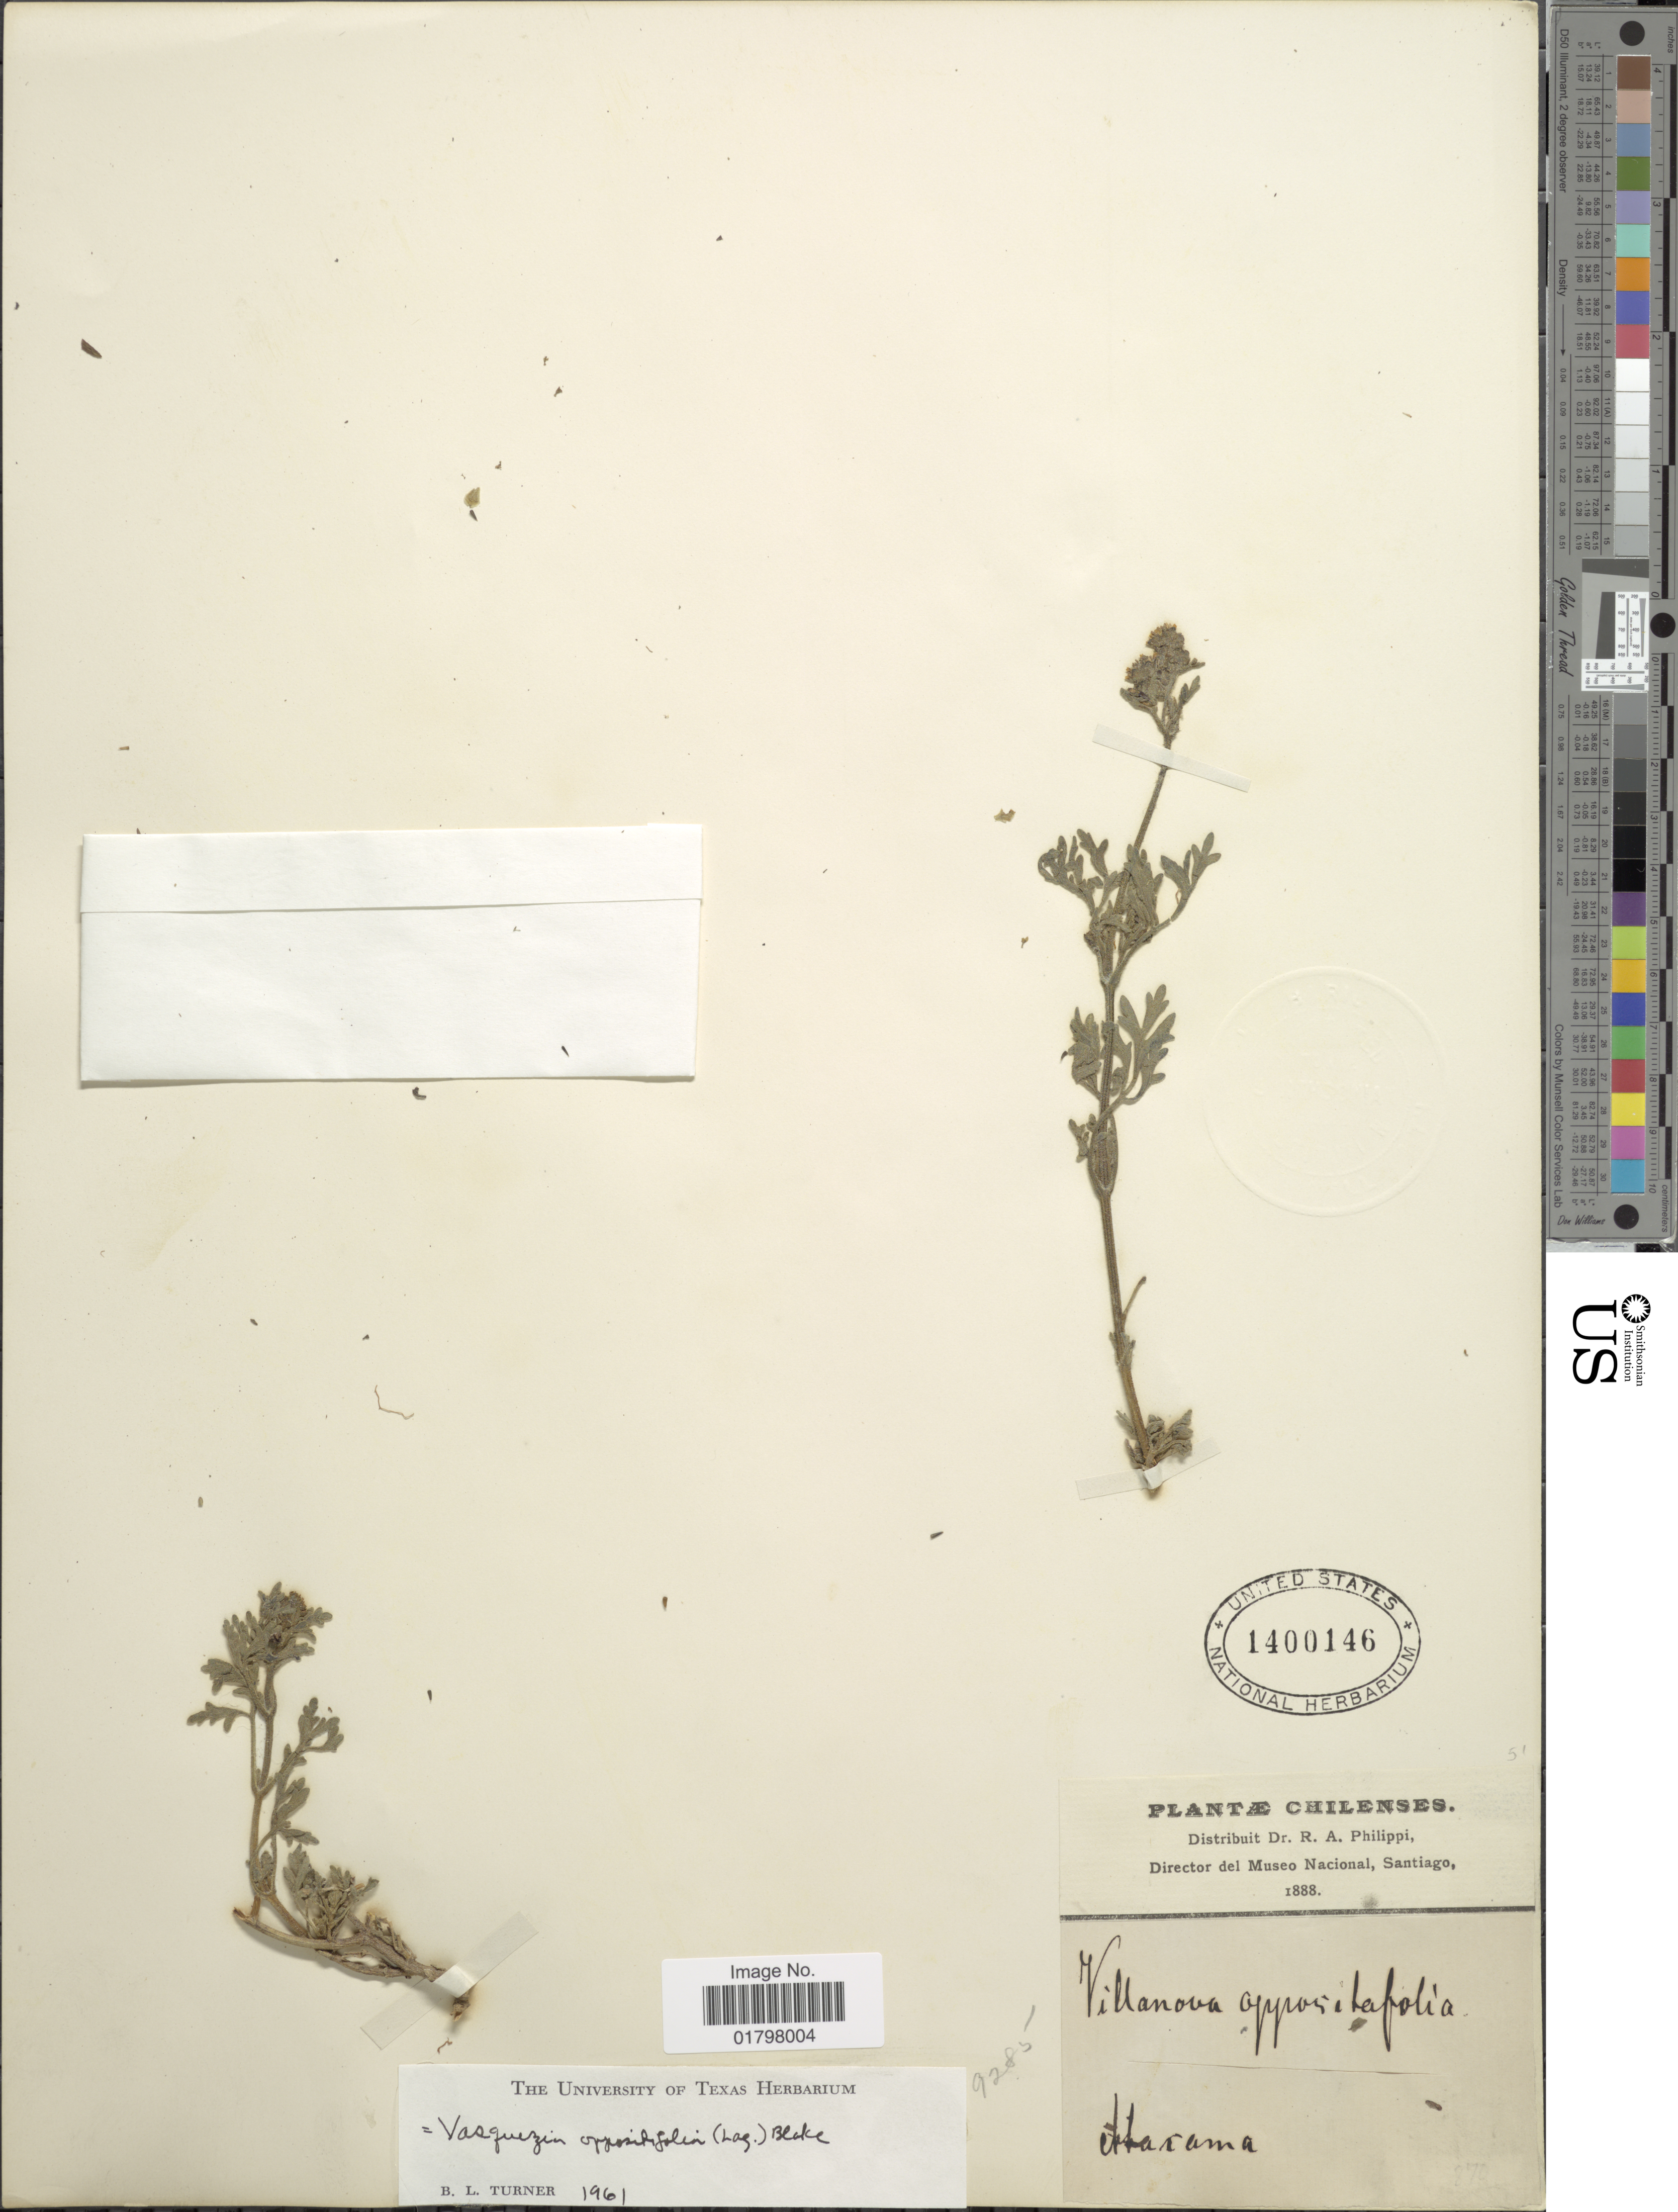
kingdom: Plantae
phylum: Tracheophyta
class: Magnoliopsida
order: Asterales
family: Asteraceae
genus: Vasquesia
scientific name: Vasquesia oppositifolia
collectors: R. A. Philippi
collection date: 1888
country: Chile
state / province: Atacama (III)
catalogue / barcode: US 1400146